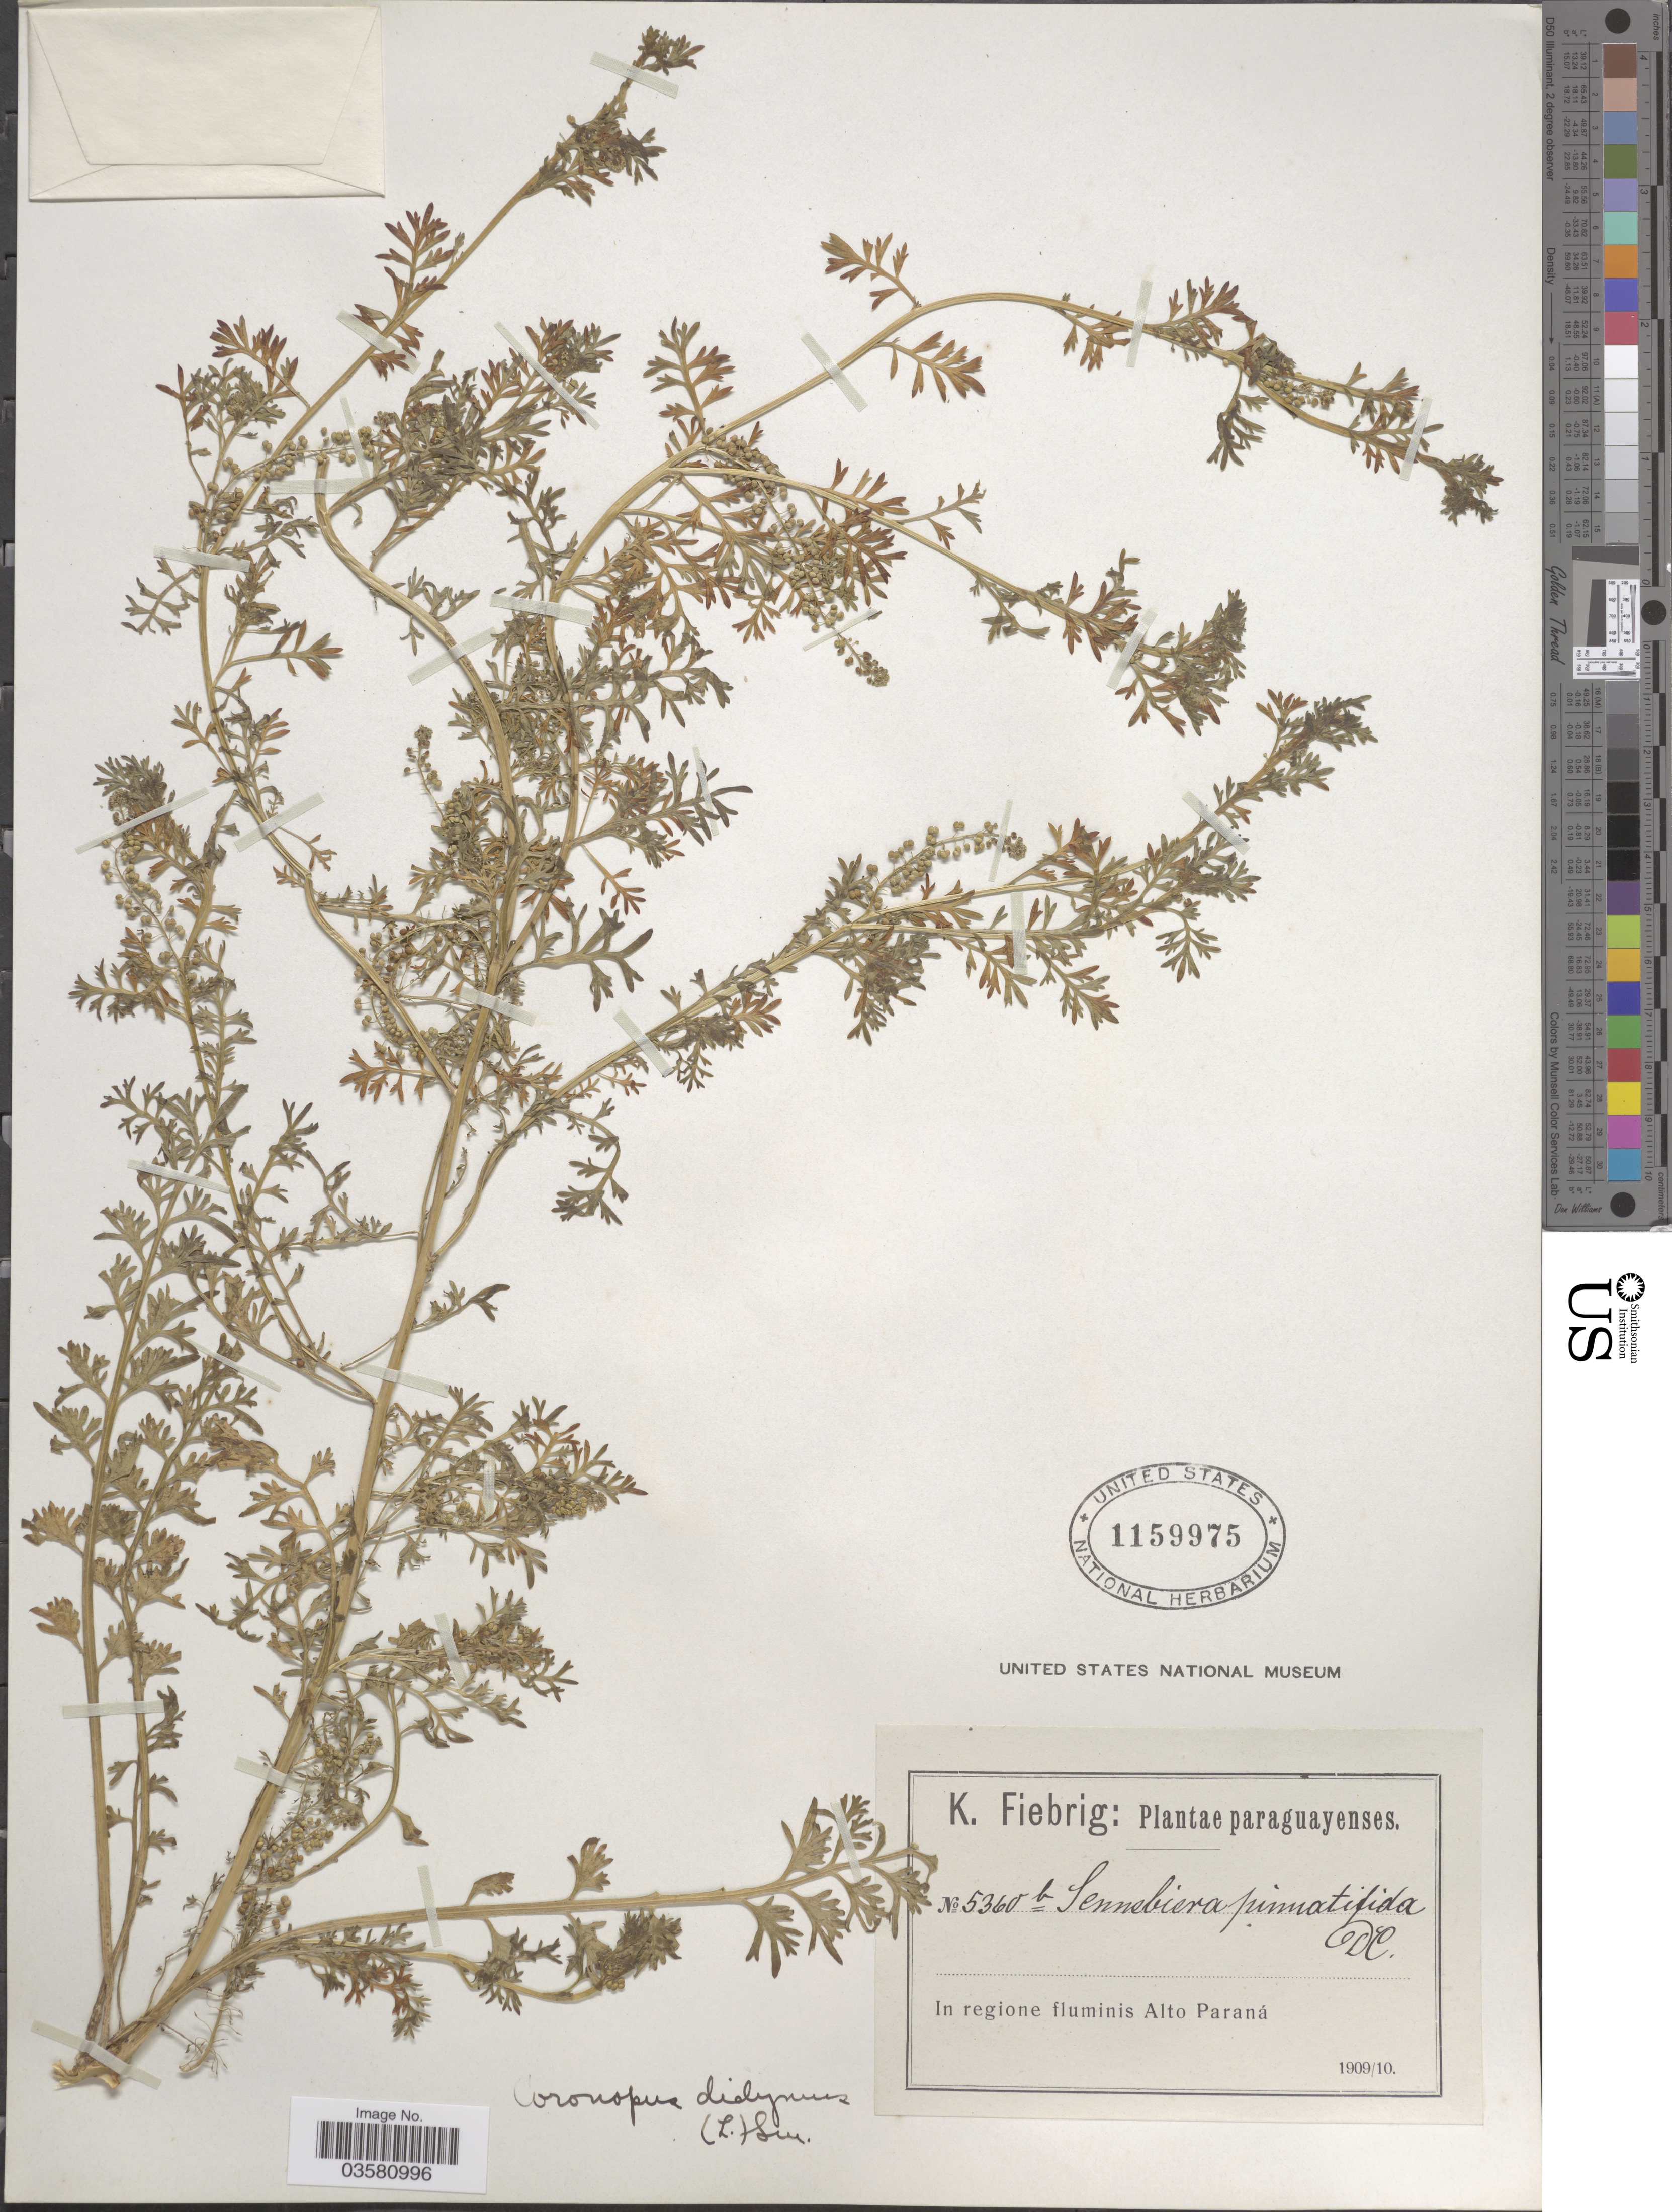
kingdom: Plantae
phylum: Tracheophyta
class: Magnoliopsida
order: Brassicales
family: Brassicaceae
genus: Lepidium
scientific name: Lepidium didymum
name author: L.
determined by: Strong, M. T., (US), Smithsonian Institution - National Museum of Natural History (UNITED STATES)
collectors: K. Fiebrig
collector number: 5360b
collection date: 1909/1910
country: Paraguay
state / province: Alto Parana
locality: In regione fluminis Alto Paraná.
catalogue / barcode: US 1159975